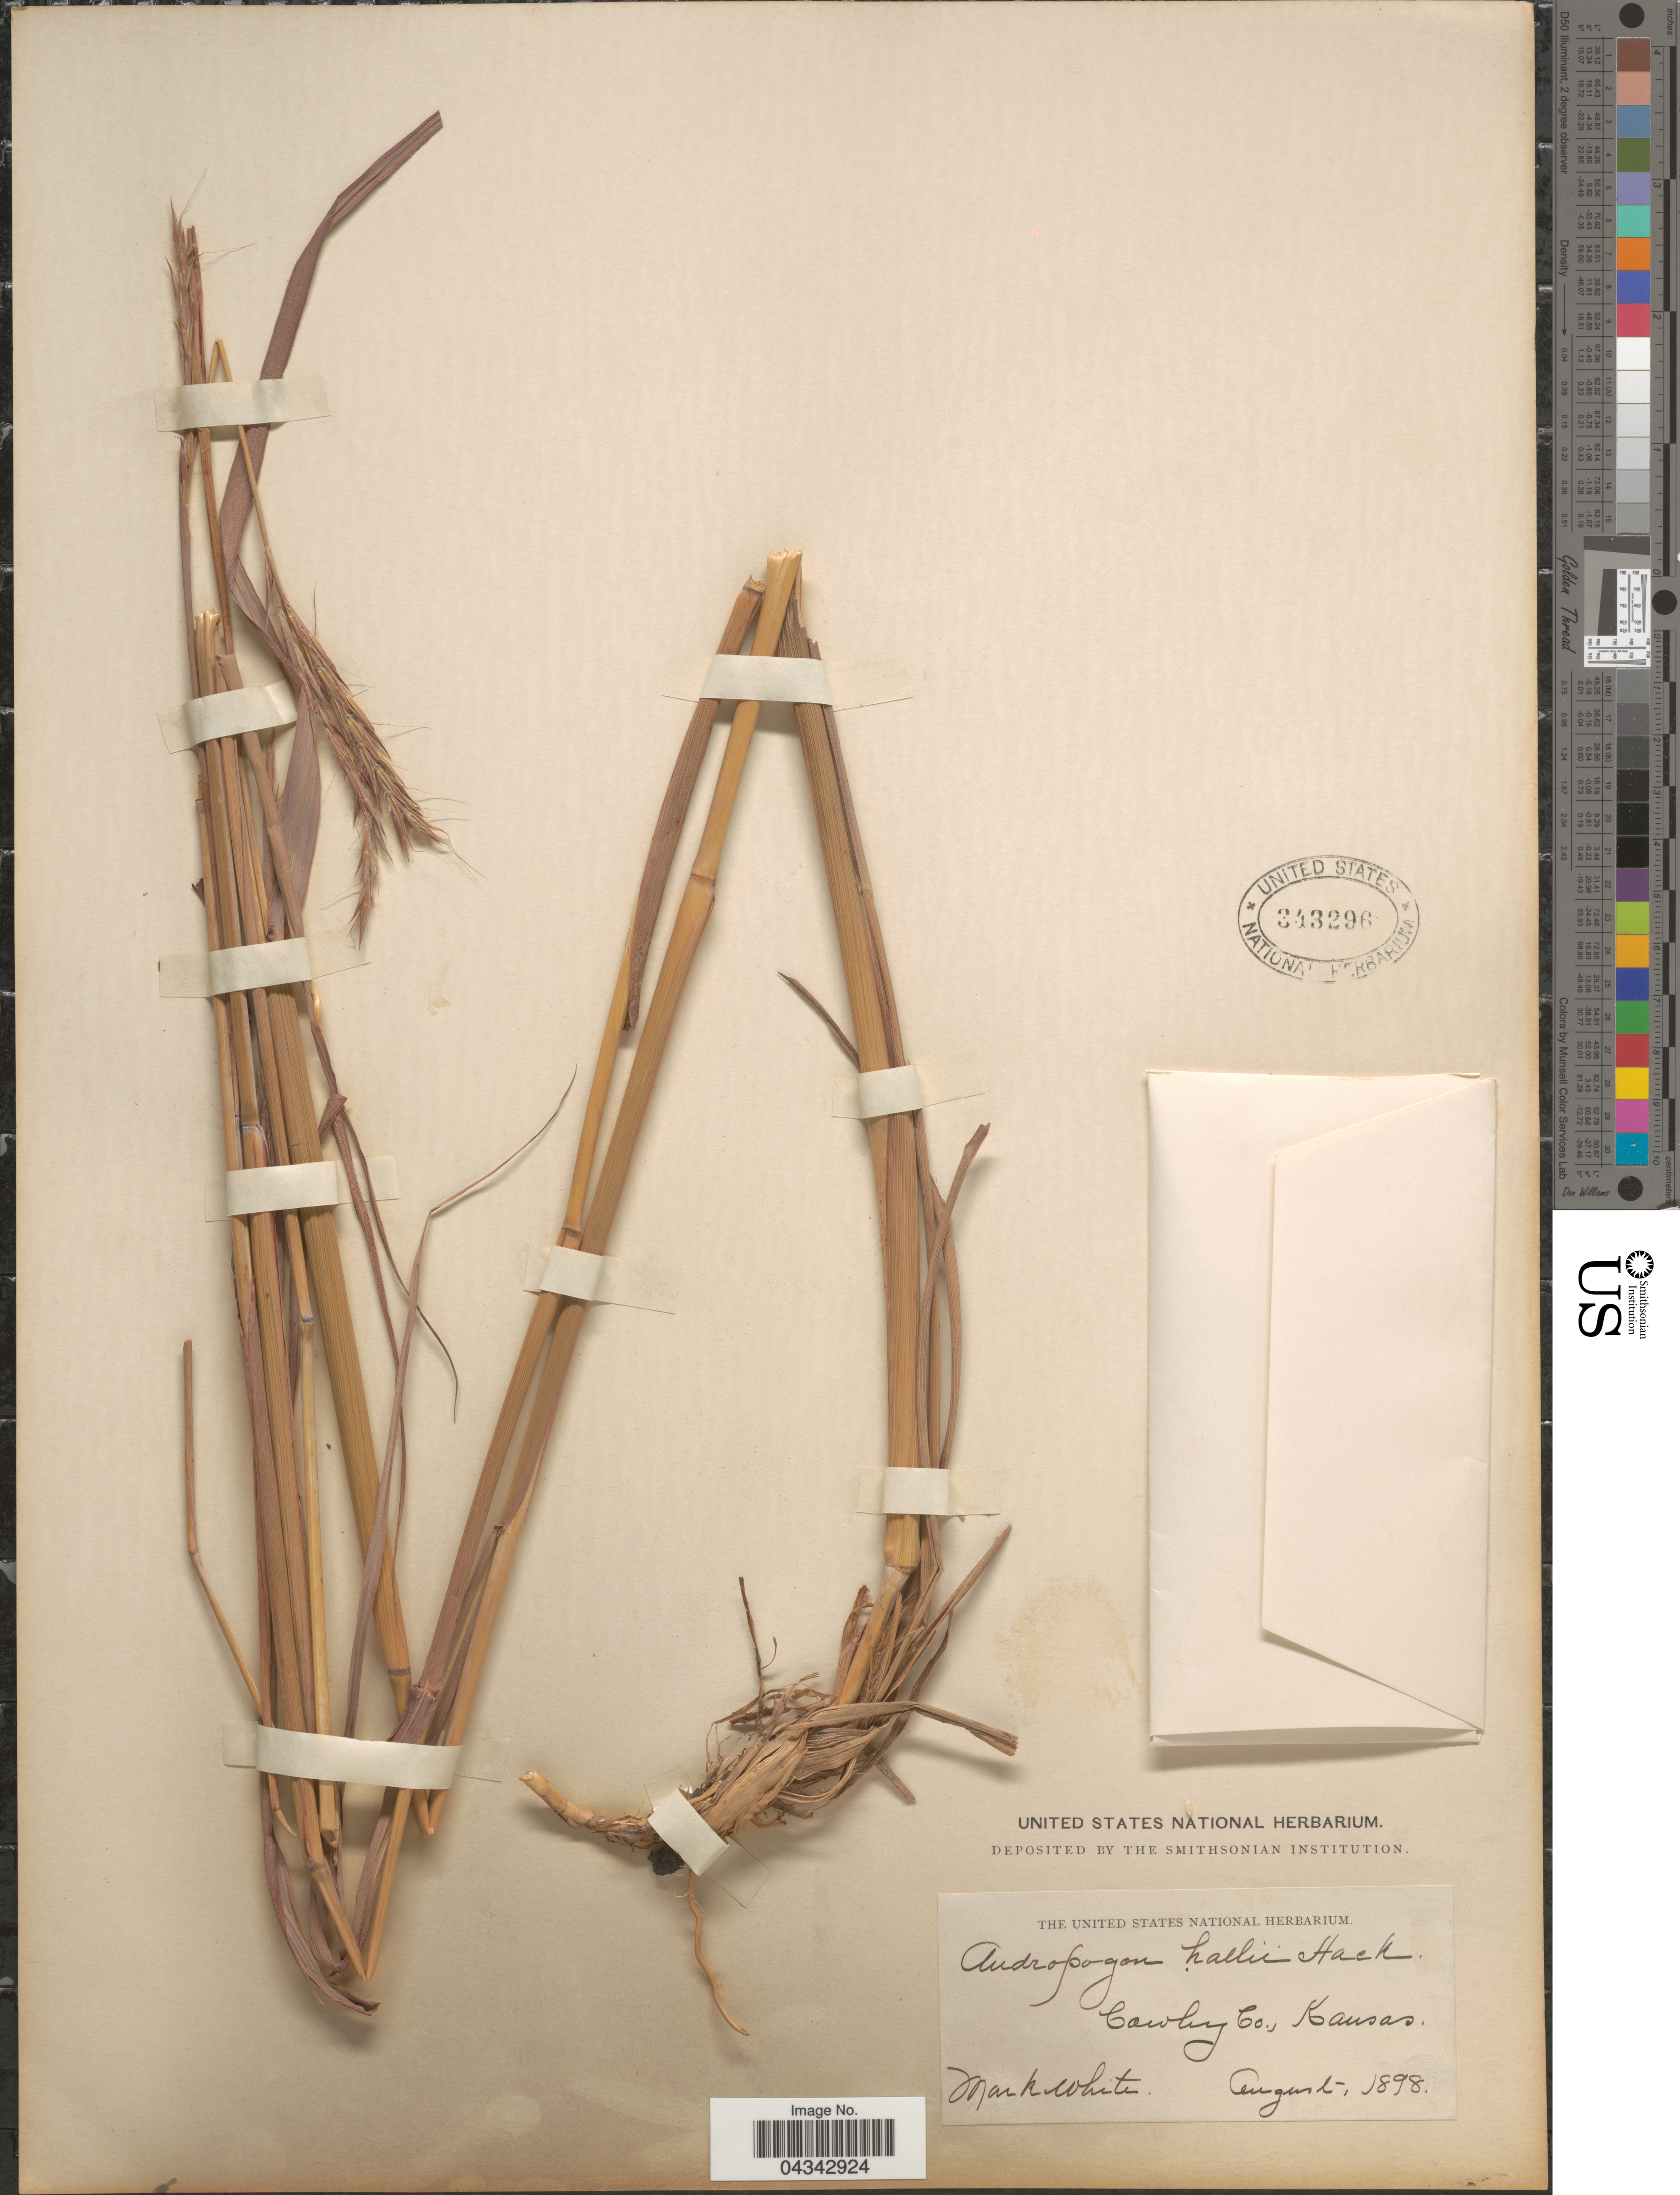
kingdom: Plantae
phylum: Tracheophyta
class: Liliopsida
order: Poales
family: Poaceae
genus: Andropogon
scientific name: Andropogon gerardii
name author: Vitman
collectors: M. White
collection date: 1898-08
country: United States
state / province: Kansas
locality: Cowley Co.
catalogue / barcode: US 343296